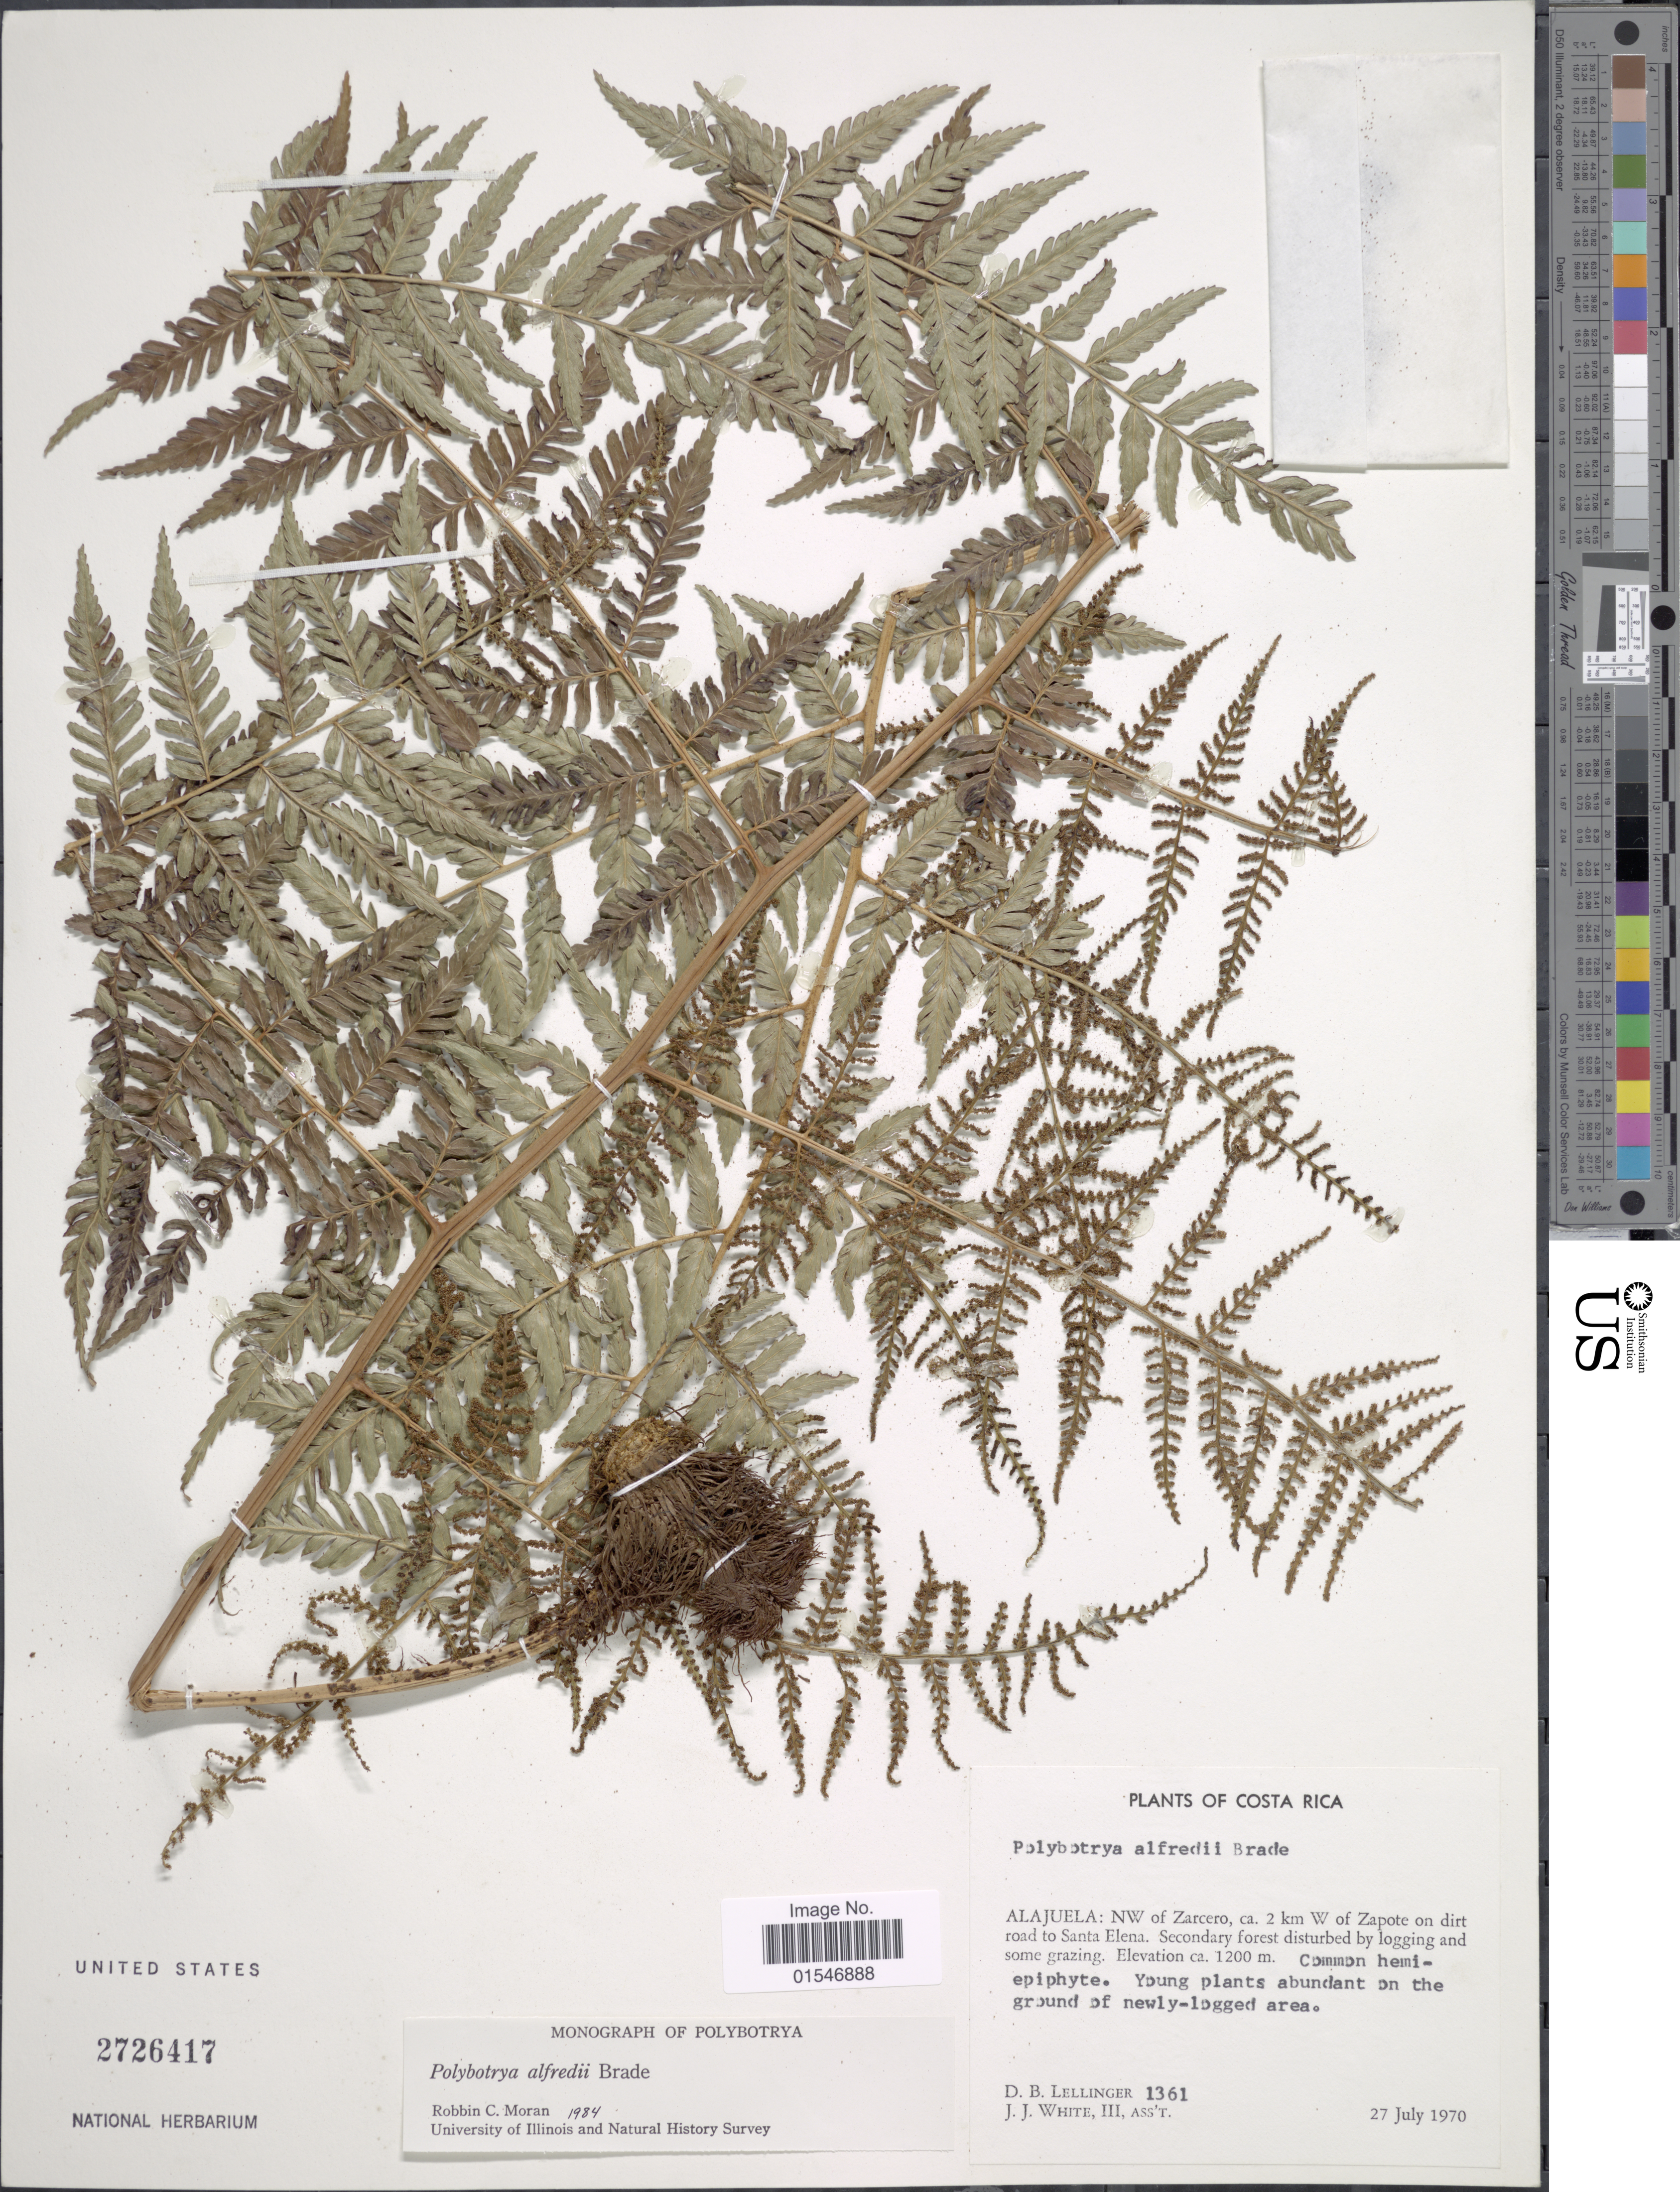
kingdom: Plantae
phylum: Tracheophyta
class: Polypodiopsida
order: Polypodiales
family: Dryopteridaceae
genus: Polybotrya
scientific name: Polybotrya alfredii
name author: Brade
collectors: D. B. Lellinger & J. J. White III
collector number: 1361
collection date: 1970-07-27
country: Costa Rica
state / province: Alajuela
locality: Costa Rica. Alajuela: NW of Zarcero, ca 2 km W of Zapote on dirt road to Santa Elena.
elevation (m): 1200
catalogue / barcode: US 2726417